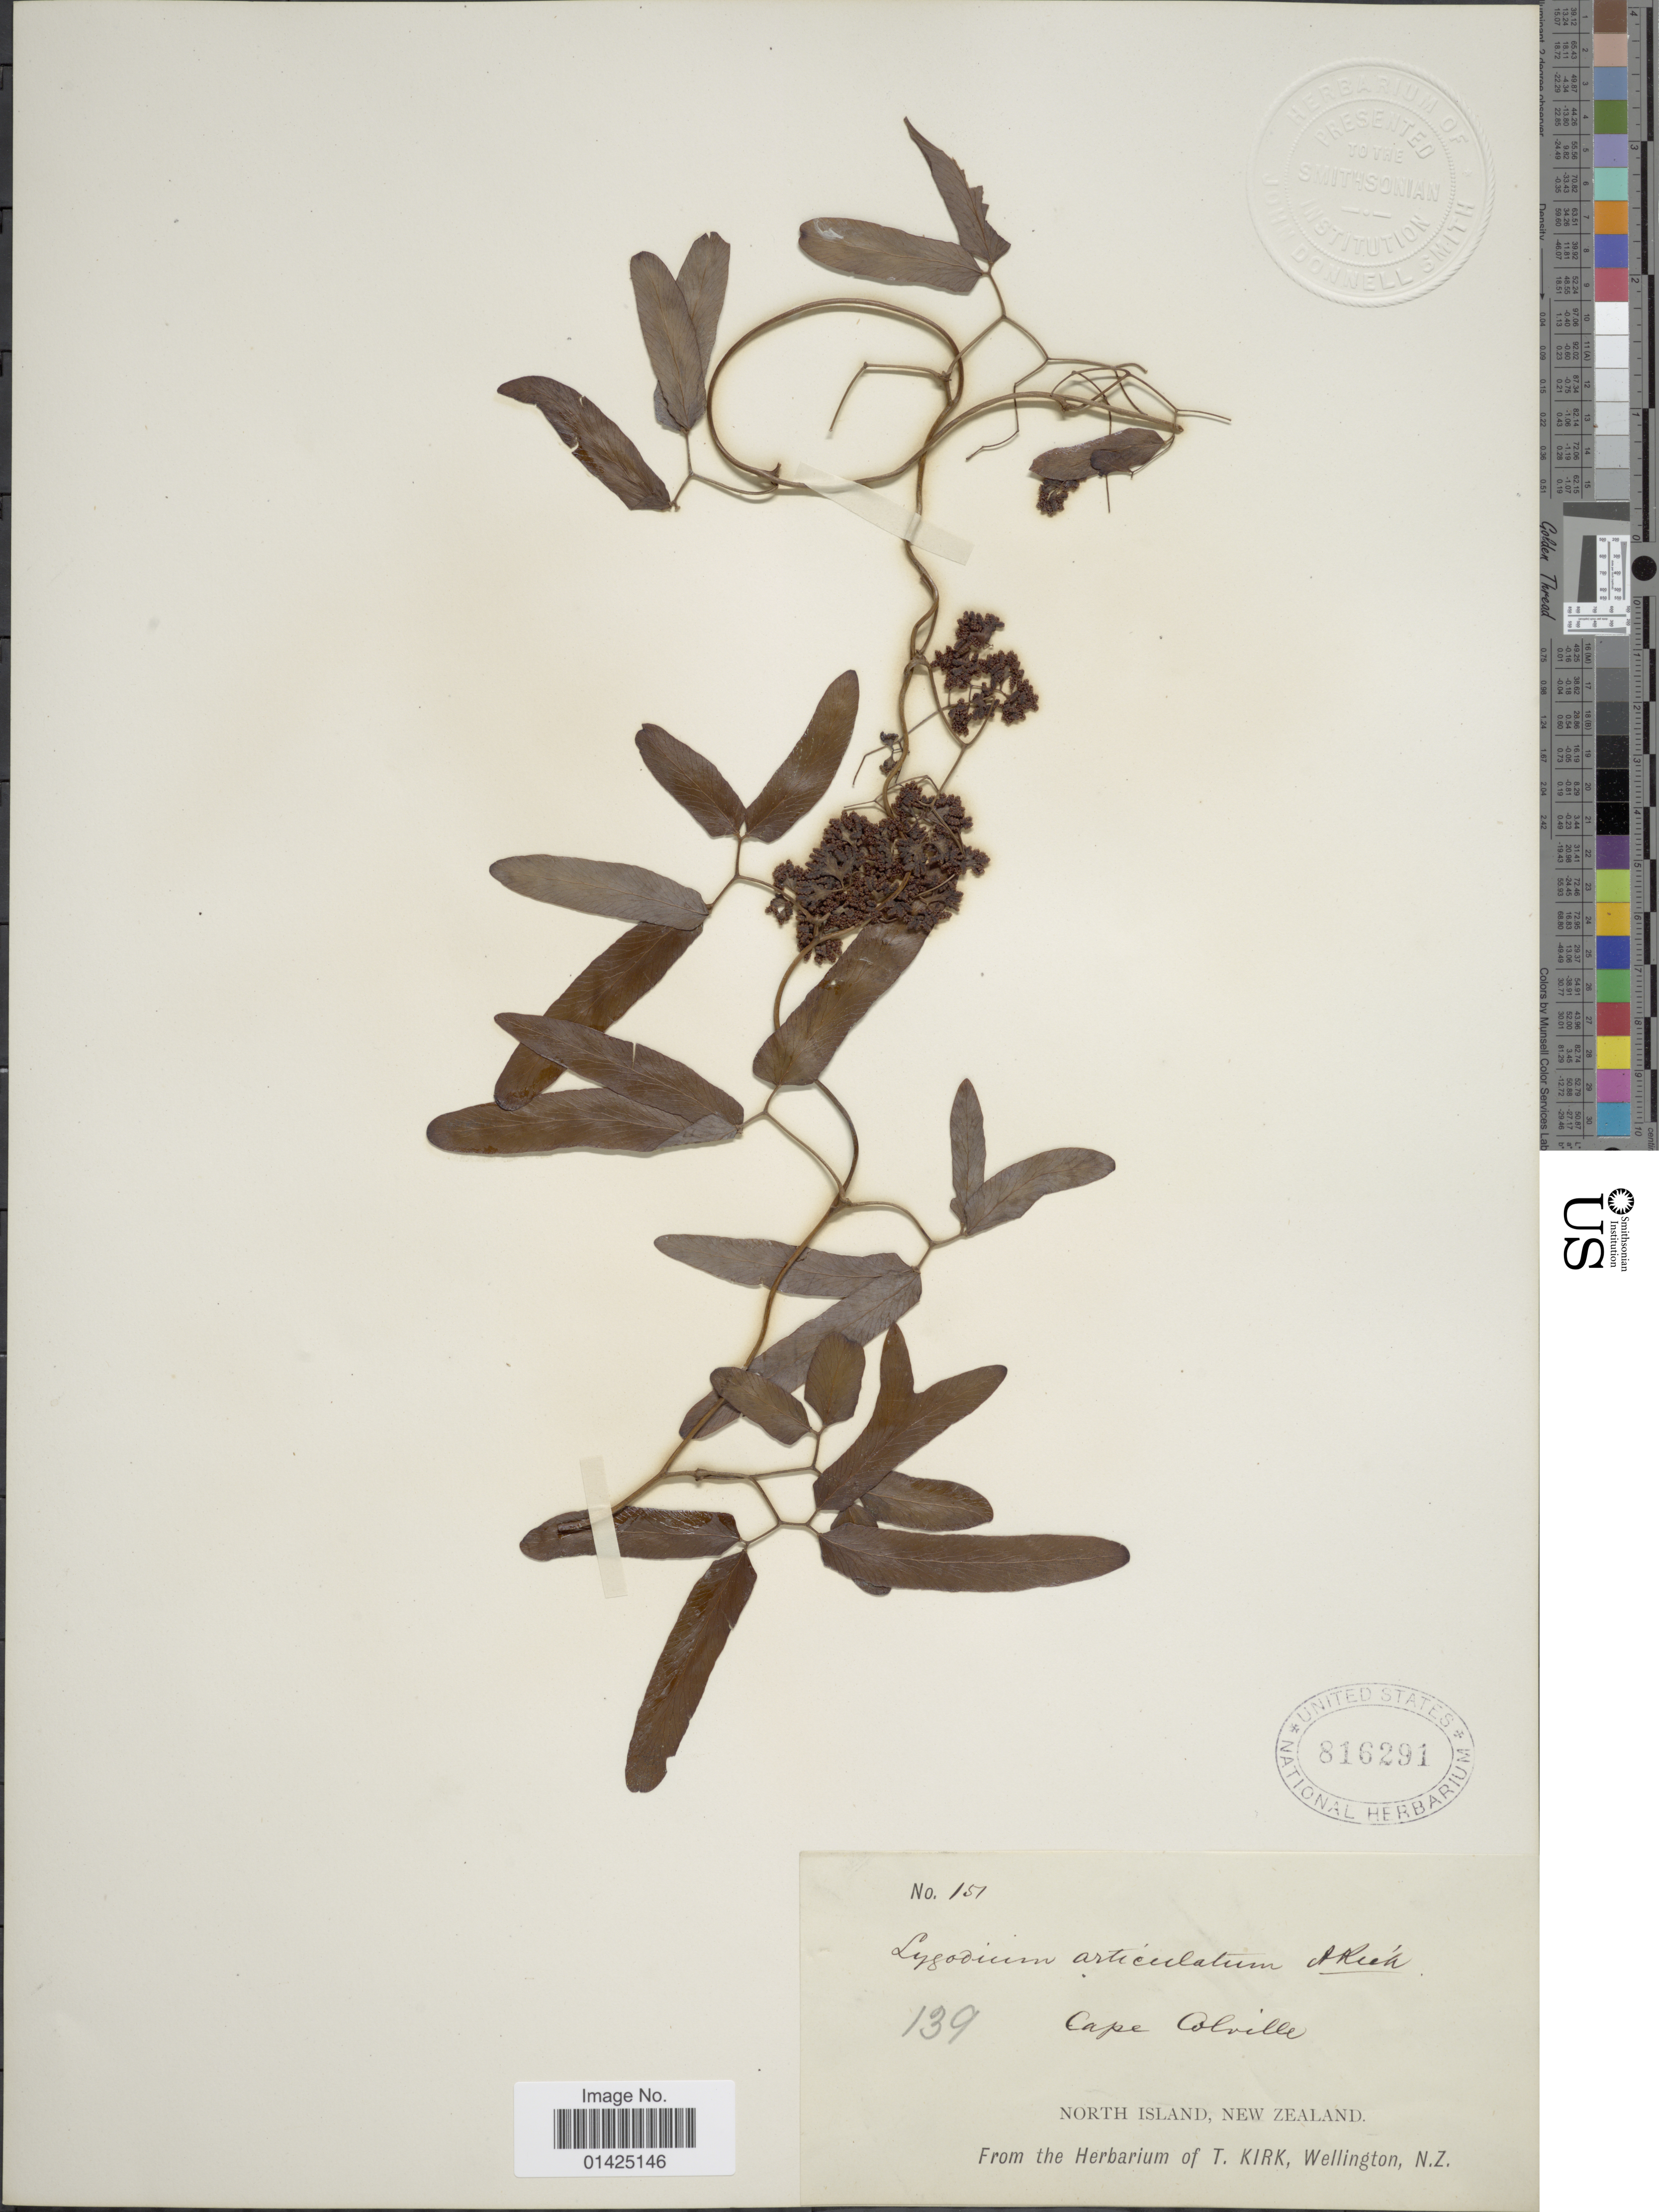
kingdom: Plantae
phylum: Tracheophyta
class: Polypodiopsida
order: Schizaeales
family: Lygodiaceae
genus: Lygodium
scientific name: Lygodium articulatum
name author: A. Rich.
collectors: ex Herb. T. Kirk, Wellington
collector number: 151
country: New Zealand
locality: North Island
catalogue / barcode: US 816291